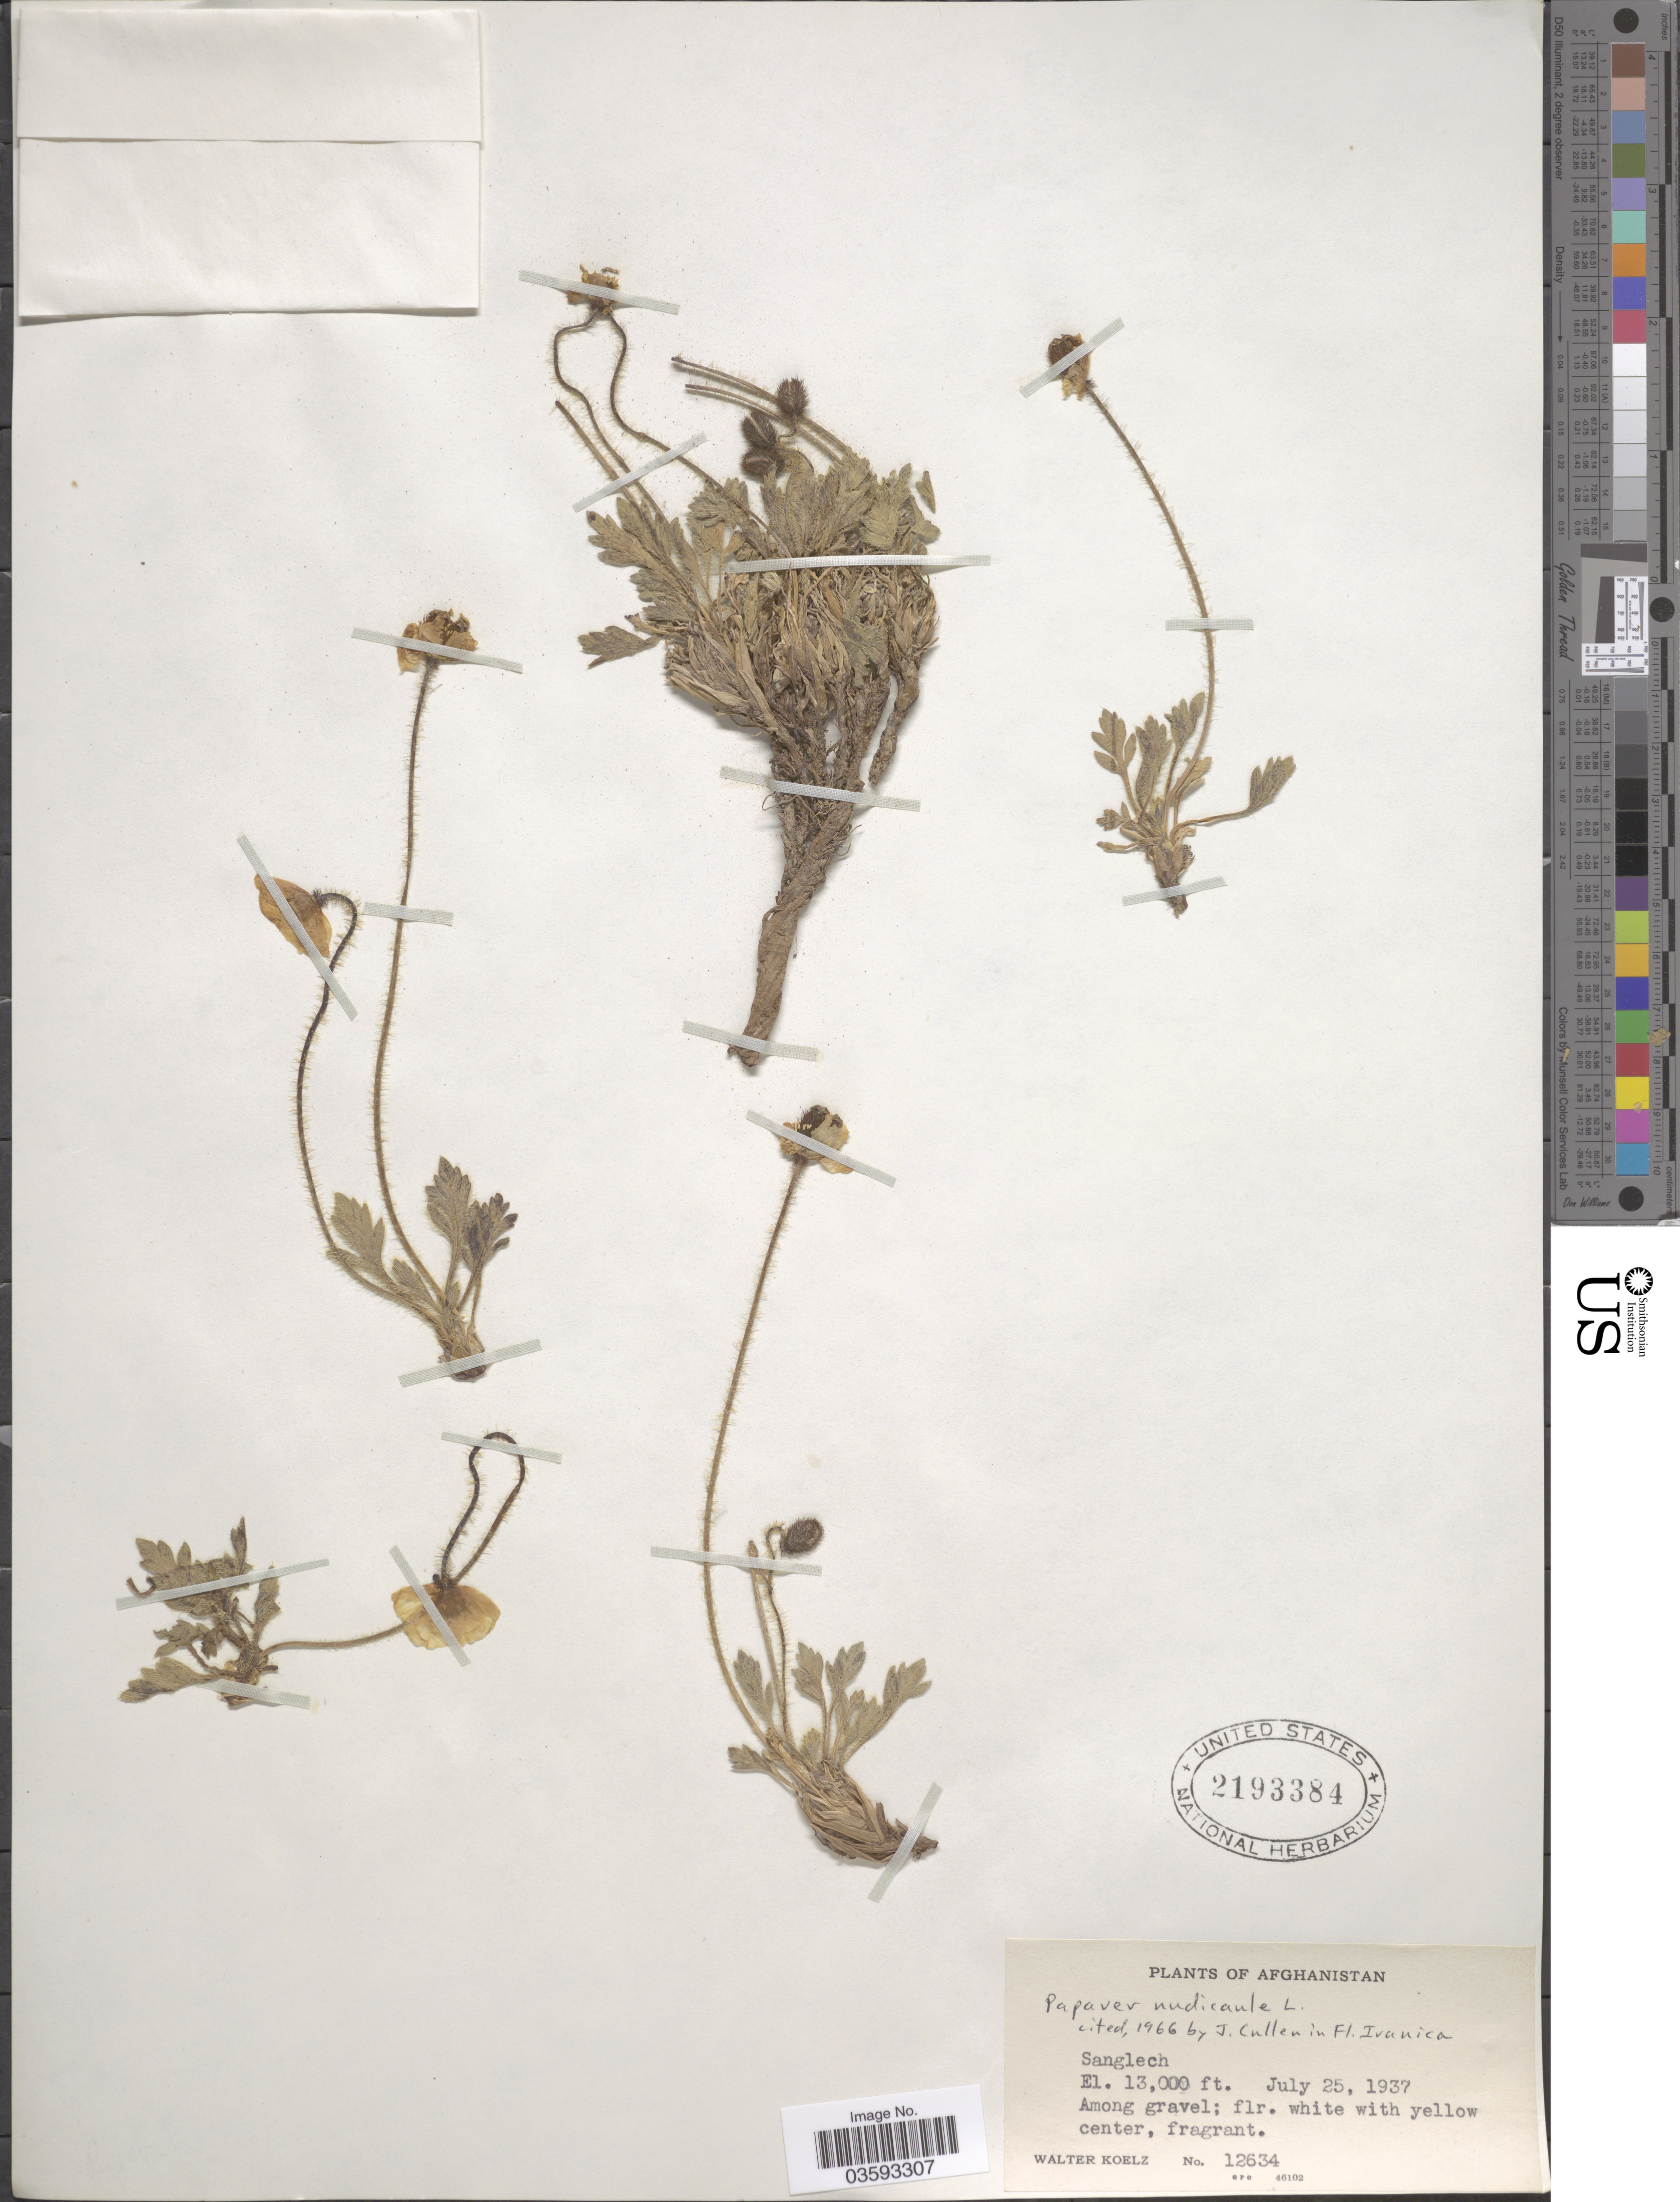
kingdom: Plantae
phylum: Tracheophyta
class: Magnoliopsida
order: Ranunculales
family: Papaveraceae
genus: Papaver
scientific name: Papaver nudicaule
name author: L.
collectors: W. N. Koelz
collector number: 12634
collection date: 1937-07-25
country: Afghanistan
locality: Sanglech.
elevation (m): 3962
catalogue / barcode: US 2193384